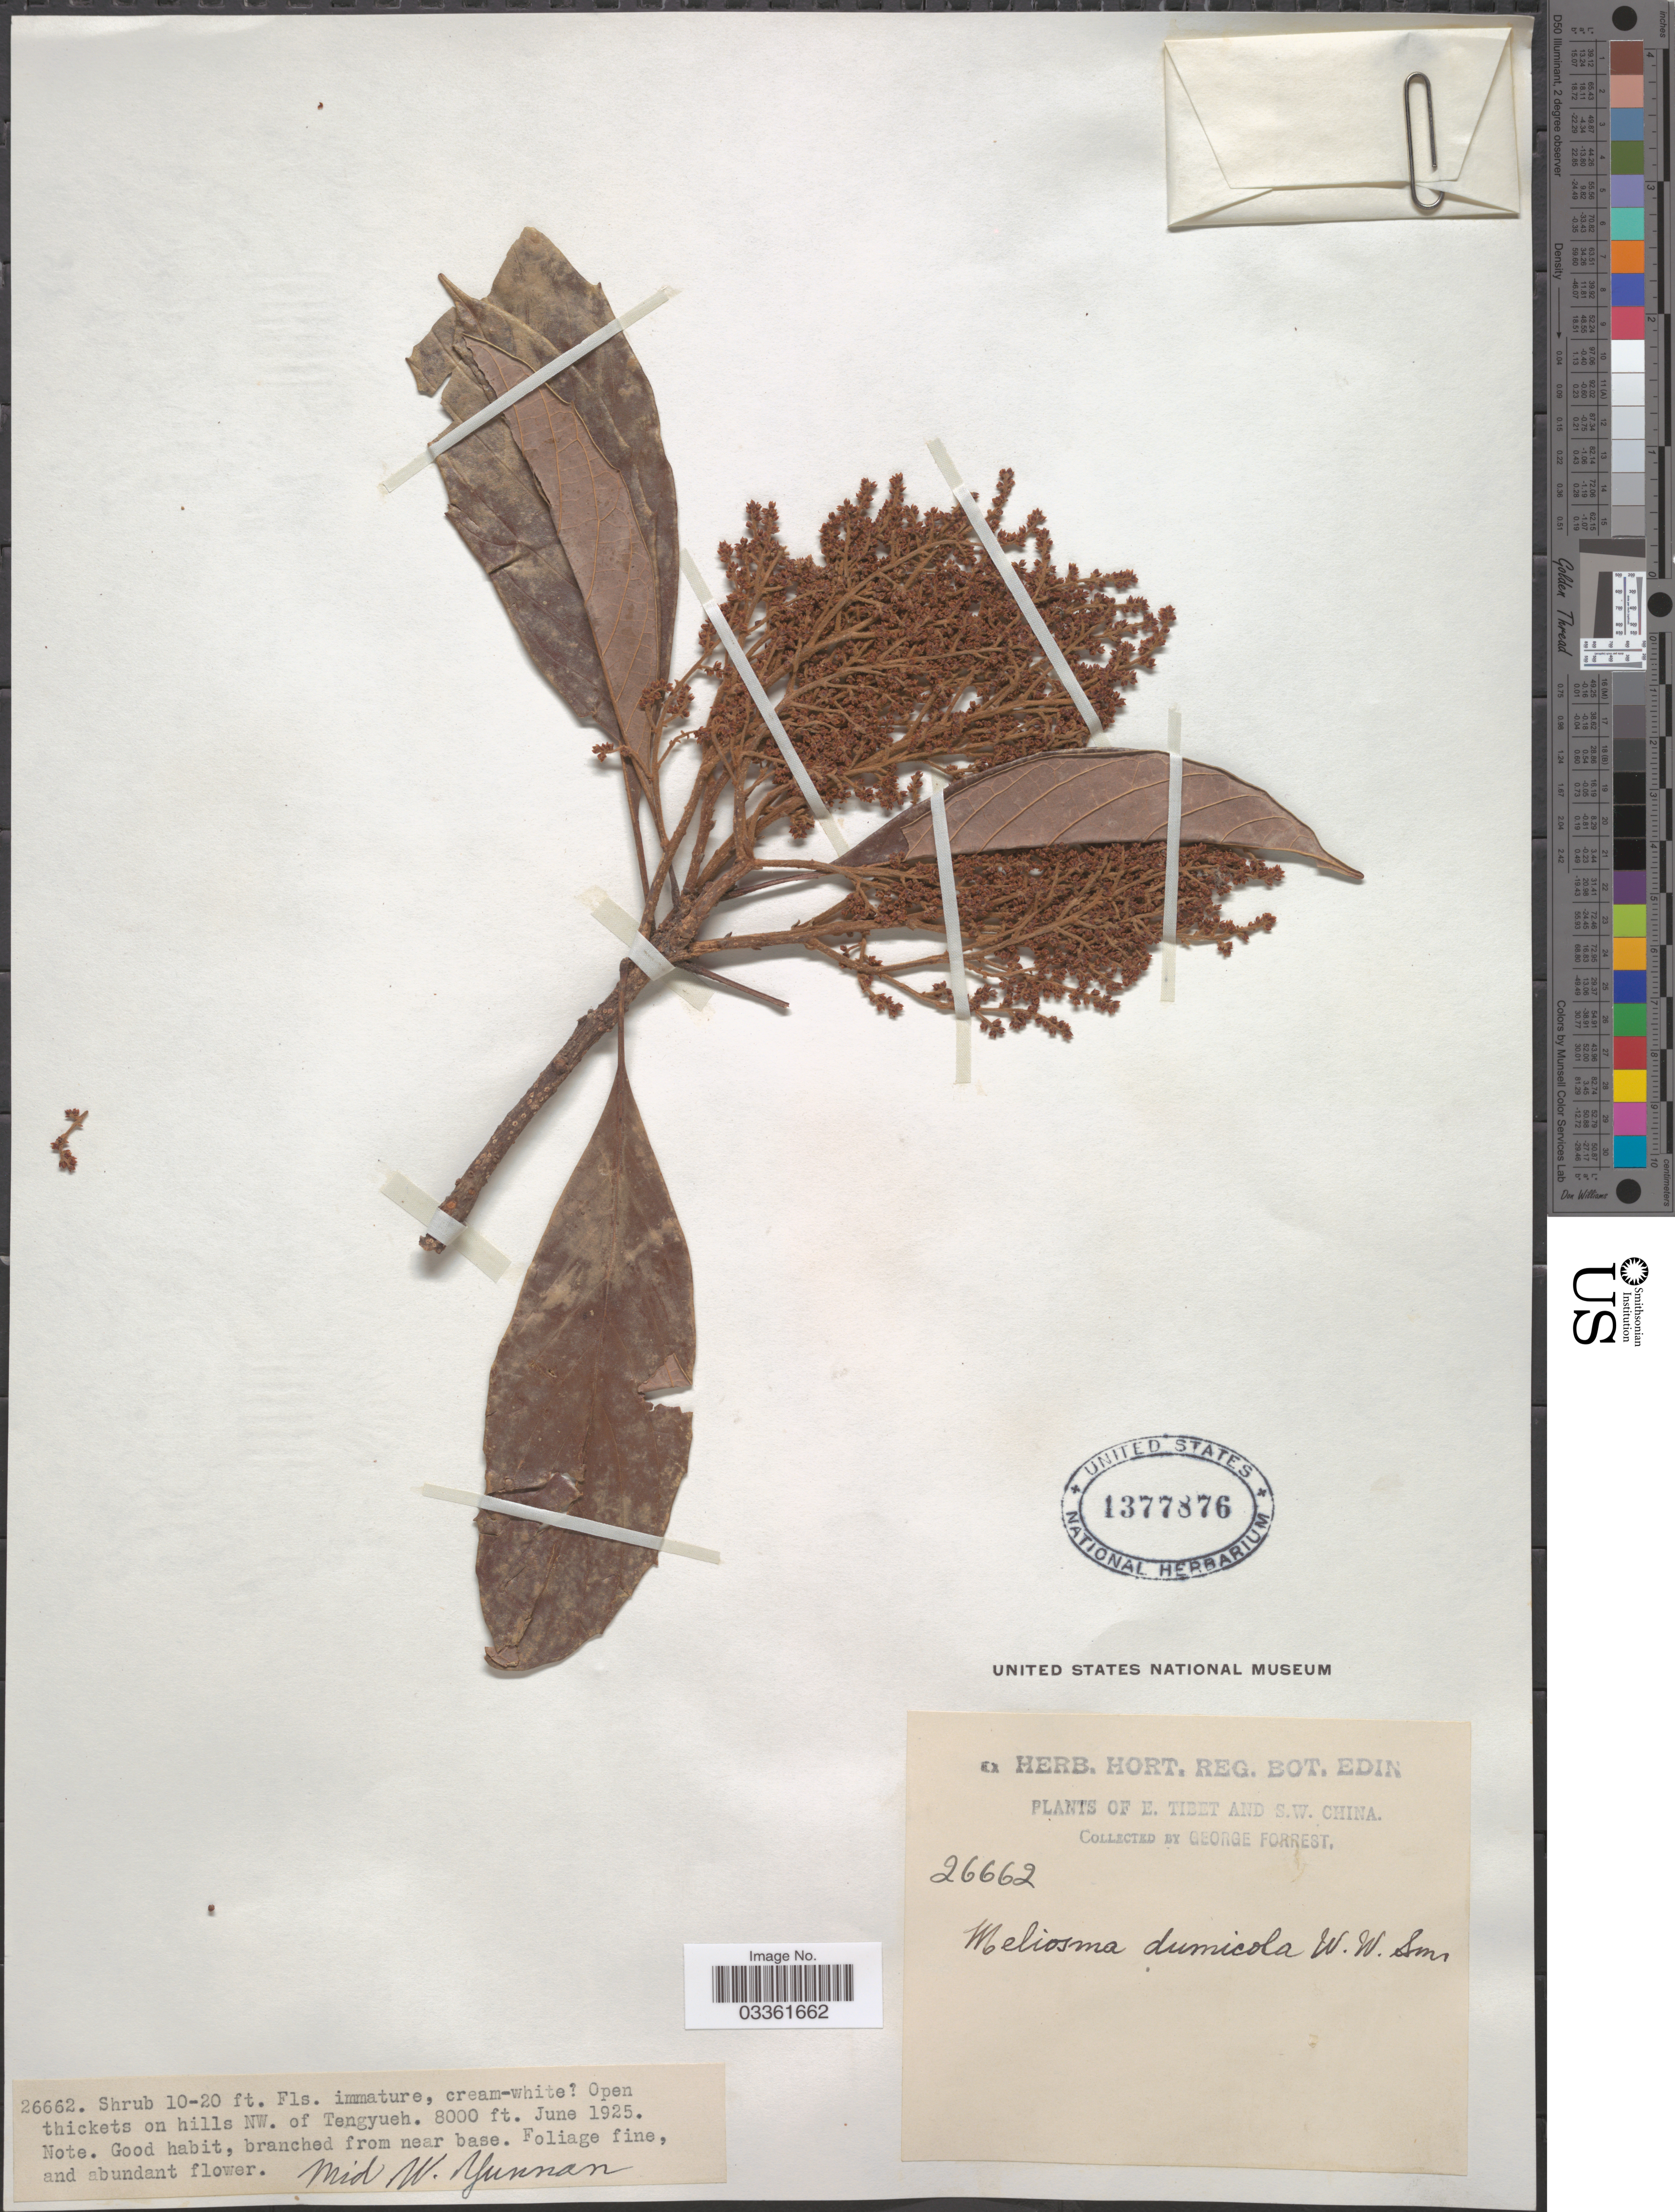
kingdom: Plantae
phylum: Tracheophyta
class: Magnoliopsida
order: Proteales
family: Sabiaceae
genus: Meliosma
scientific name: Meliosma dumicola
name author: W.W. Sm.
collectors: G. Forrest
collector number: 26662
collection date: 1925-06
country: China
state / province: Yunnan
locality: E. Tibet and S.W. China. Open thickets on hills NW. of Tengyueh. Mid W. Yunnan.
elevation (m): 2438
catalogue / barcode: US 1377876